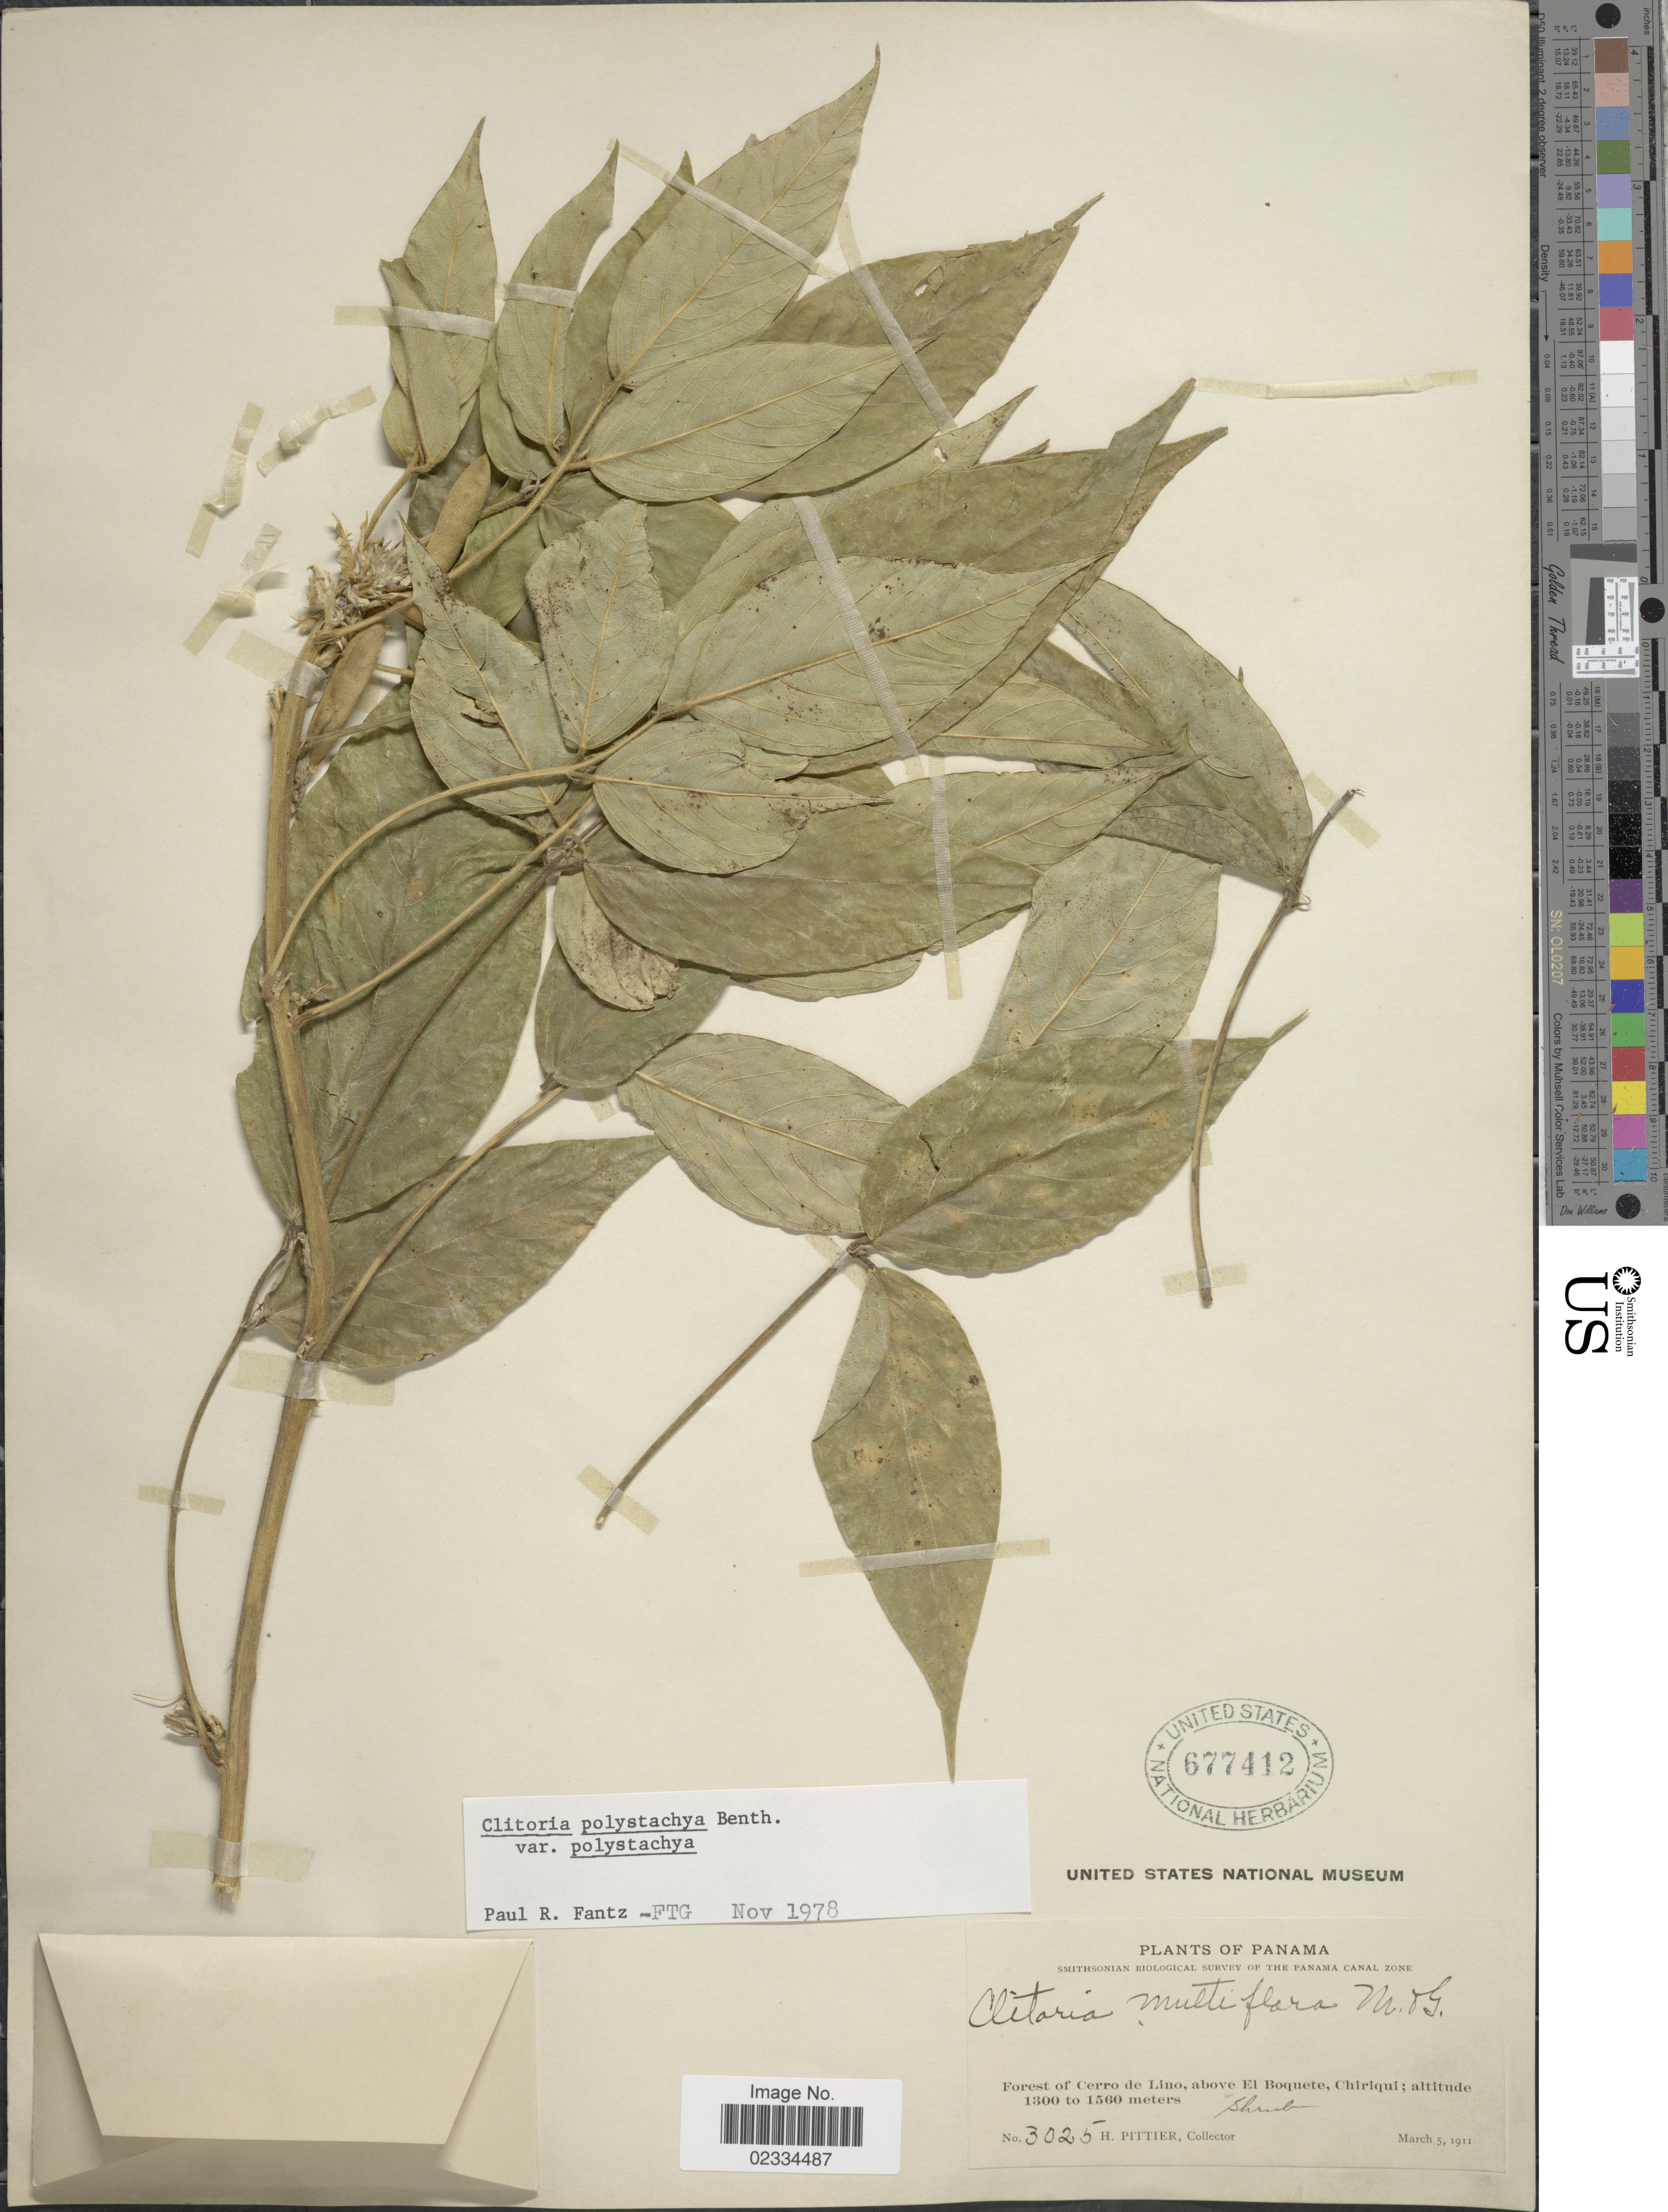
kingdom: Plantae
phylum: Tracheophyta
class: Magnoliopsida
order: Fabales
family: Fabaceae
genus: Clitoria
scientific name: Clitoria polystachya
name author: Benth.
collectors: H. F. Pittier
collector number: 3025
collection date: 1911-03-05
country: Panama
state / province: Chiriqui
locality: Forest of Cerro de Lino, above El Boquete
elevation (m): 1300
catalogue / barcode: US 677412